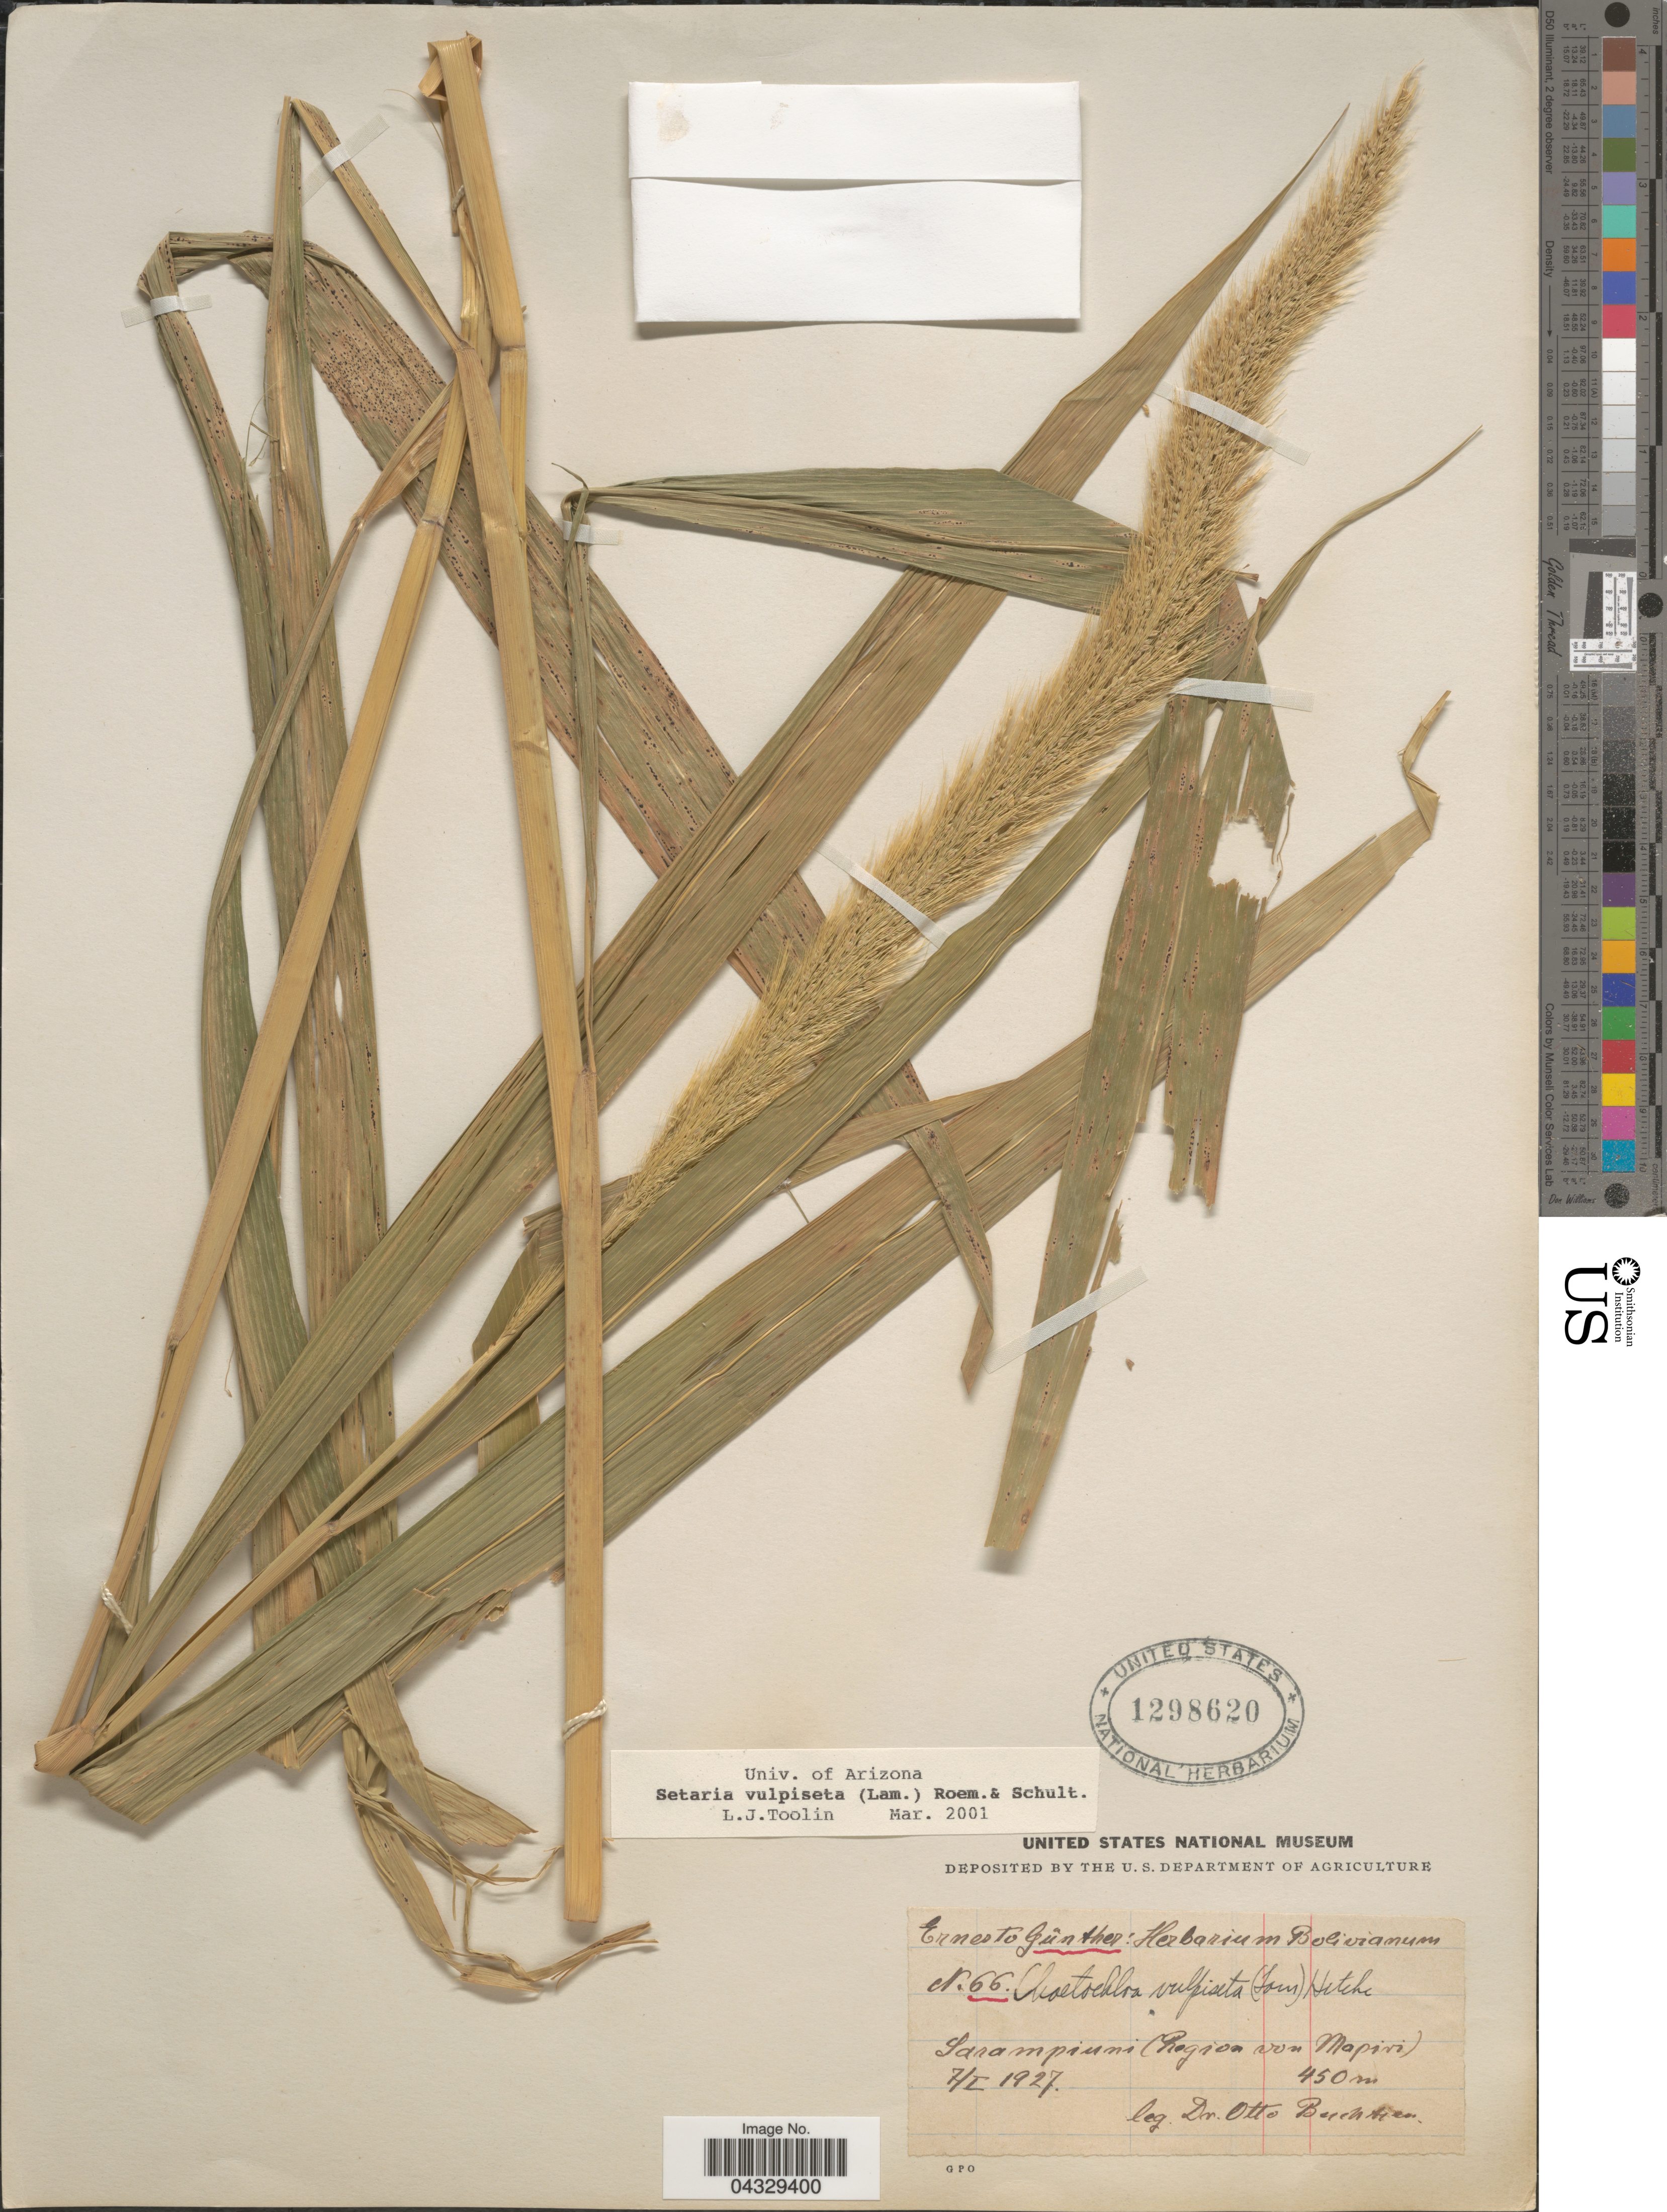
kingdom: Plantae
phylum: Tracheophyta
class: Liliopsida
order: Poales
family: Poaceae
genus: Setaria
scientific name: Setaria vulpiseta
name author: (Lam.) Roem. & Schult.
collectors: O. Buchtien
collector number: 66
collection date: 1927-01-07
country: Bolivia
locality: Sarampiumi (Region von Mapiri).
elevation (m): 450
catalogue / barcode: US 1298620